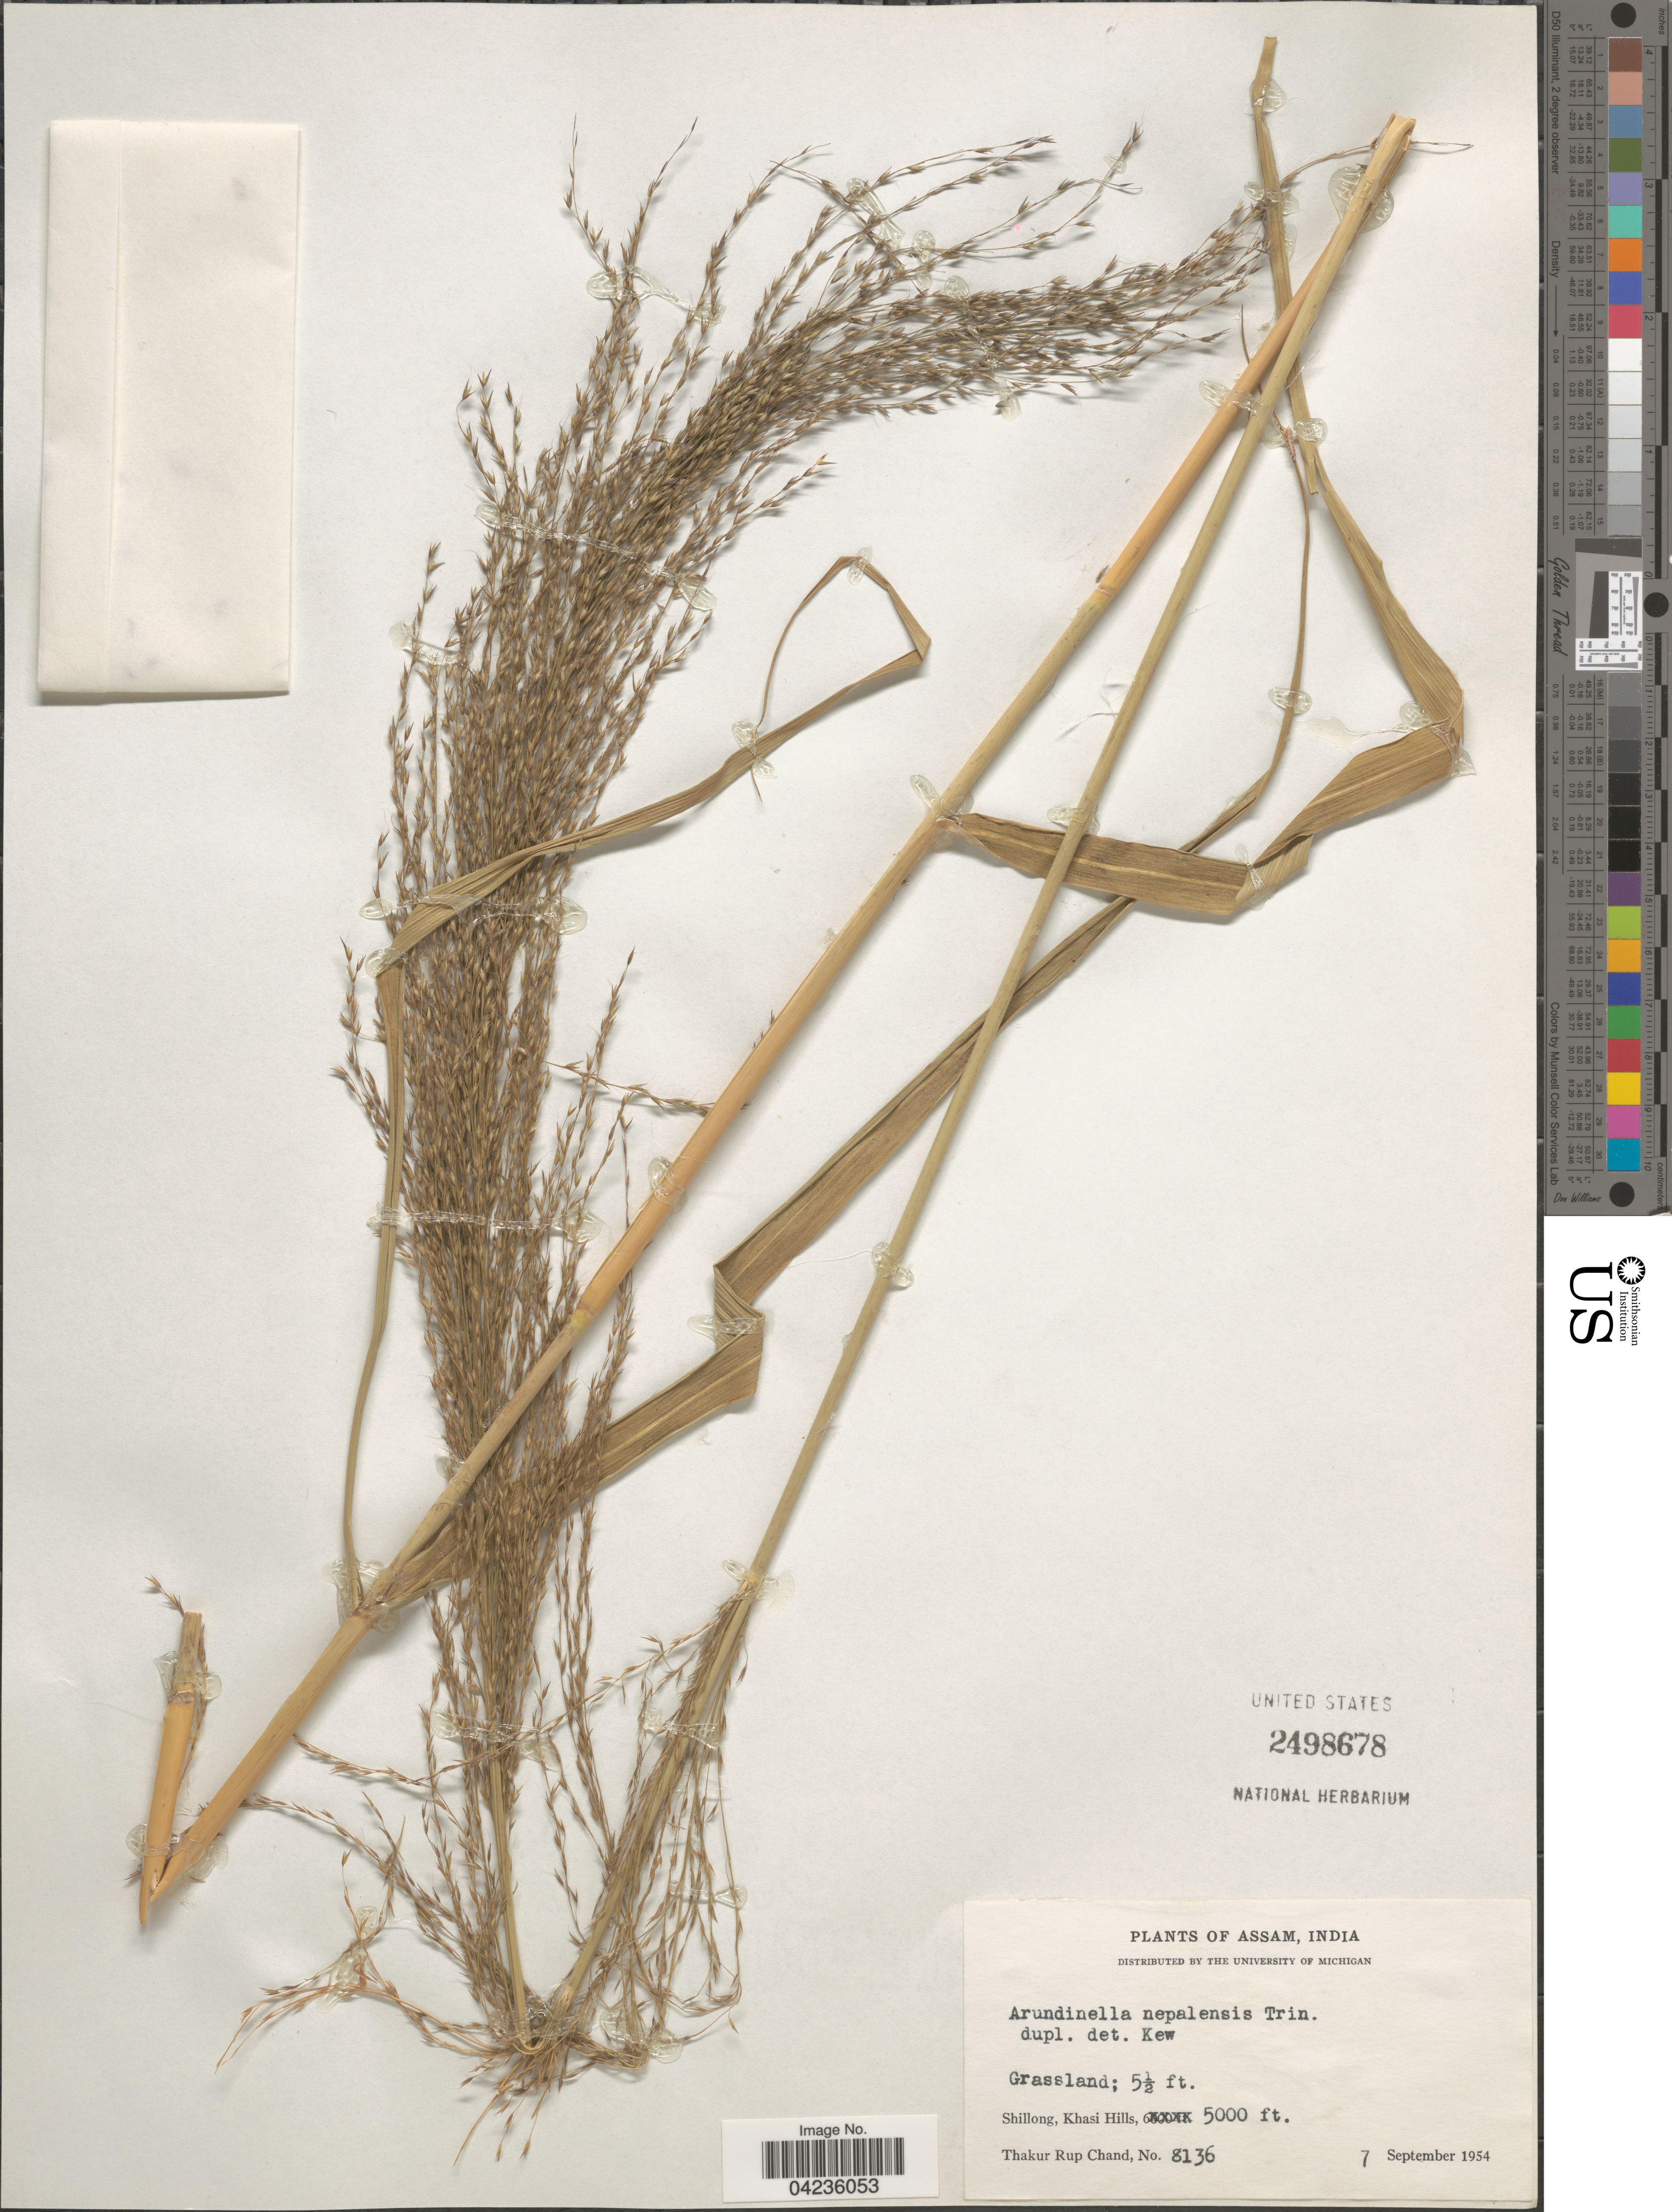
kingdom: Plantae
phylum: Tracheophyta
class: Liliopsida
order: Poales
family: Poaceae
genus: Arundinella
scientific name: Arundinella nepalensis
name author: Trin.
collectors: T. R. Chand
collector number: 8136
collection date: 1954-09-07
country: India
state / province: Meghalaya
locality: Shillong, Khasi Hills.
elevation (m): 1524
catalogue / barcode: US 2498678